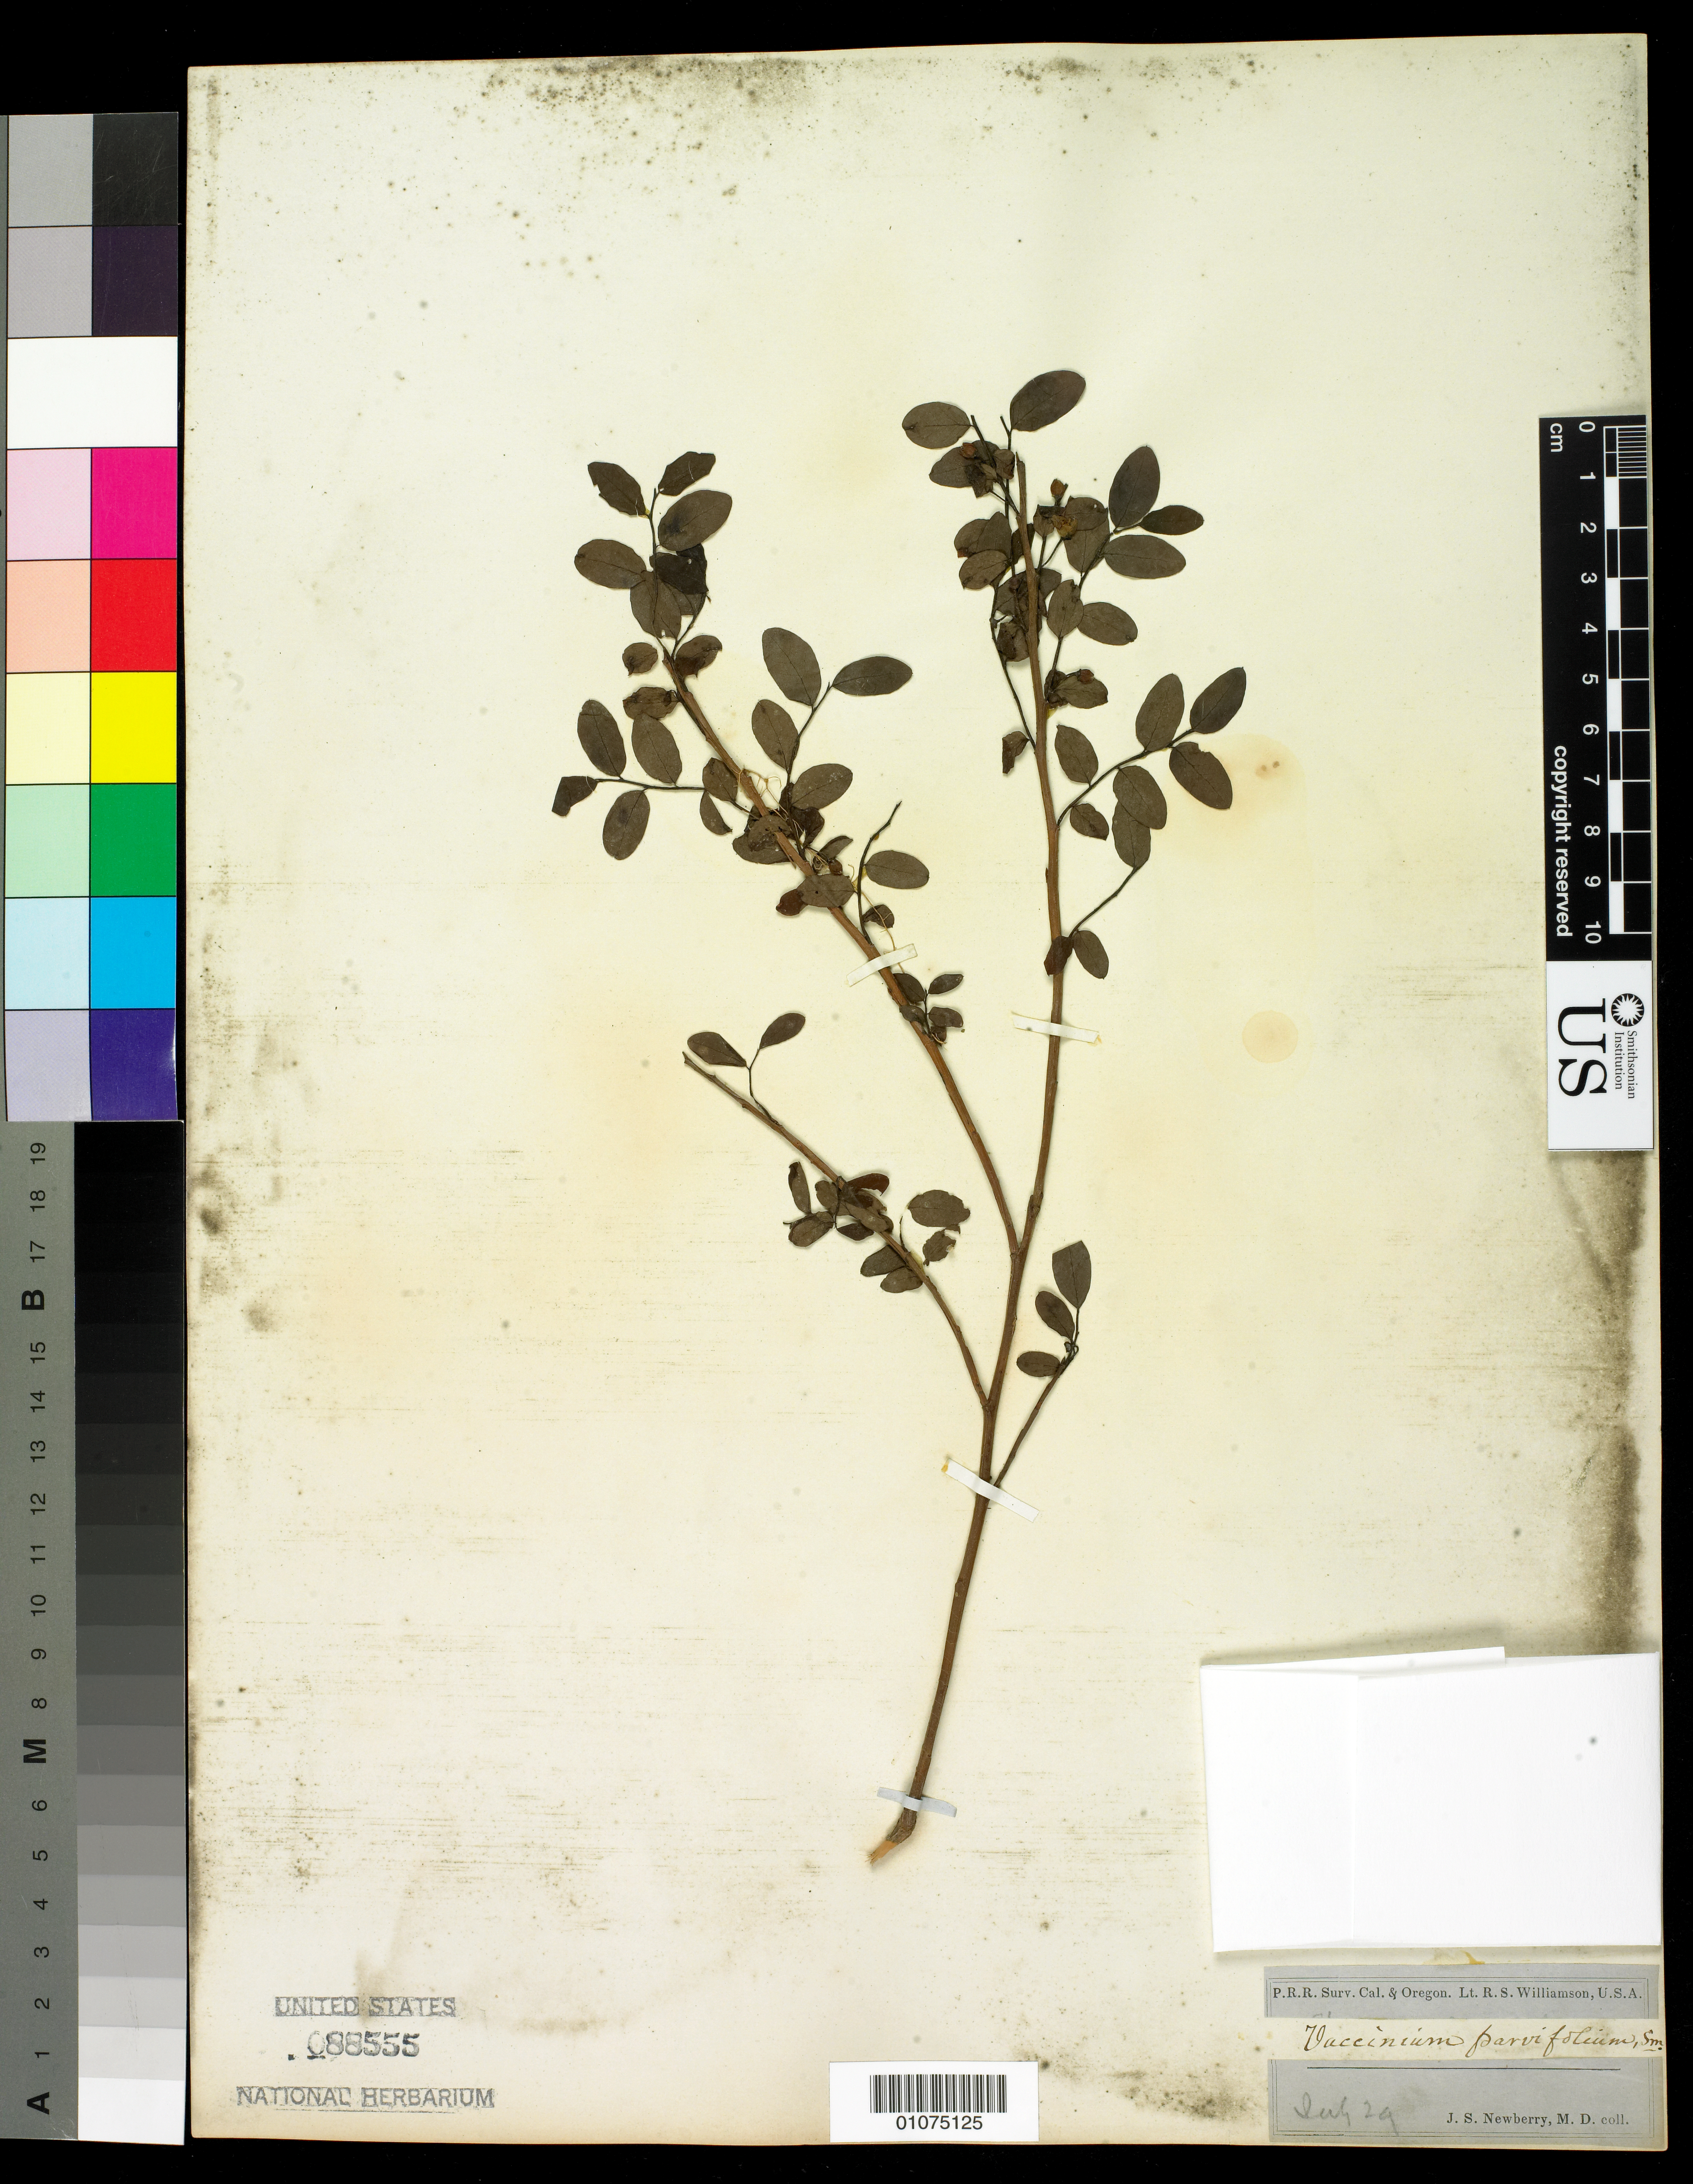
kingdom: Plantae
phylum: Tracheophyta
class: Magnoliopsida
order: Ericales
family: Ericaceae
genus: Vaccinium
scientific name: Vaccinium parvifolium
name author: Small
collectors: J. S. Newberry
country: United States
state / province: Oregon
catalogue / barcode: US 88555